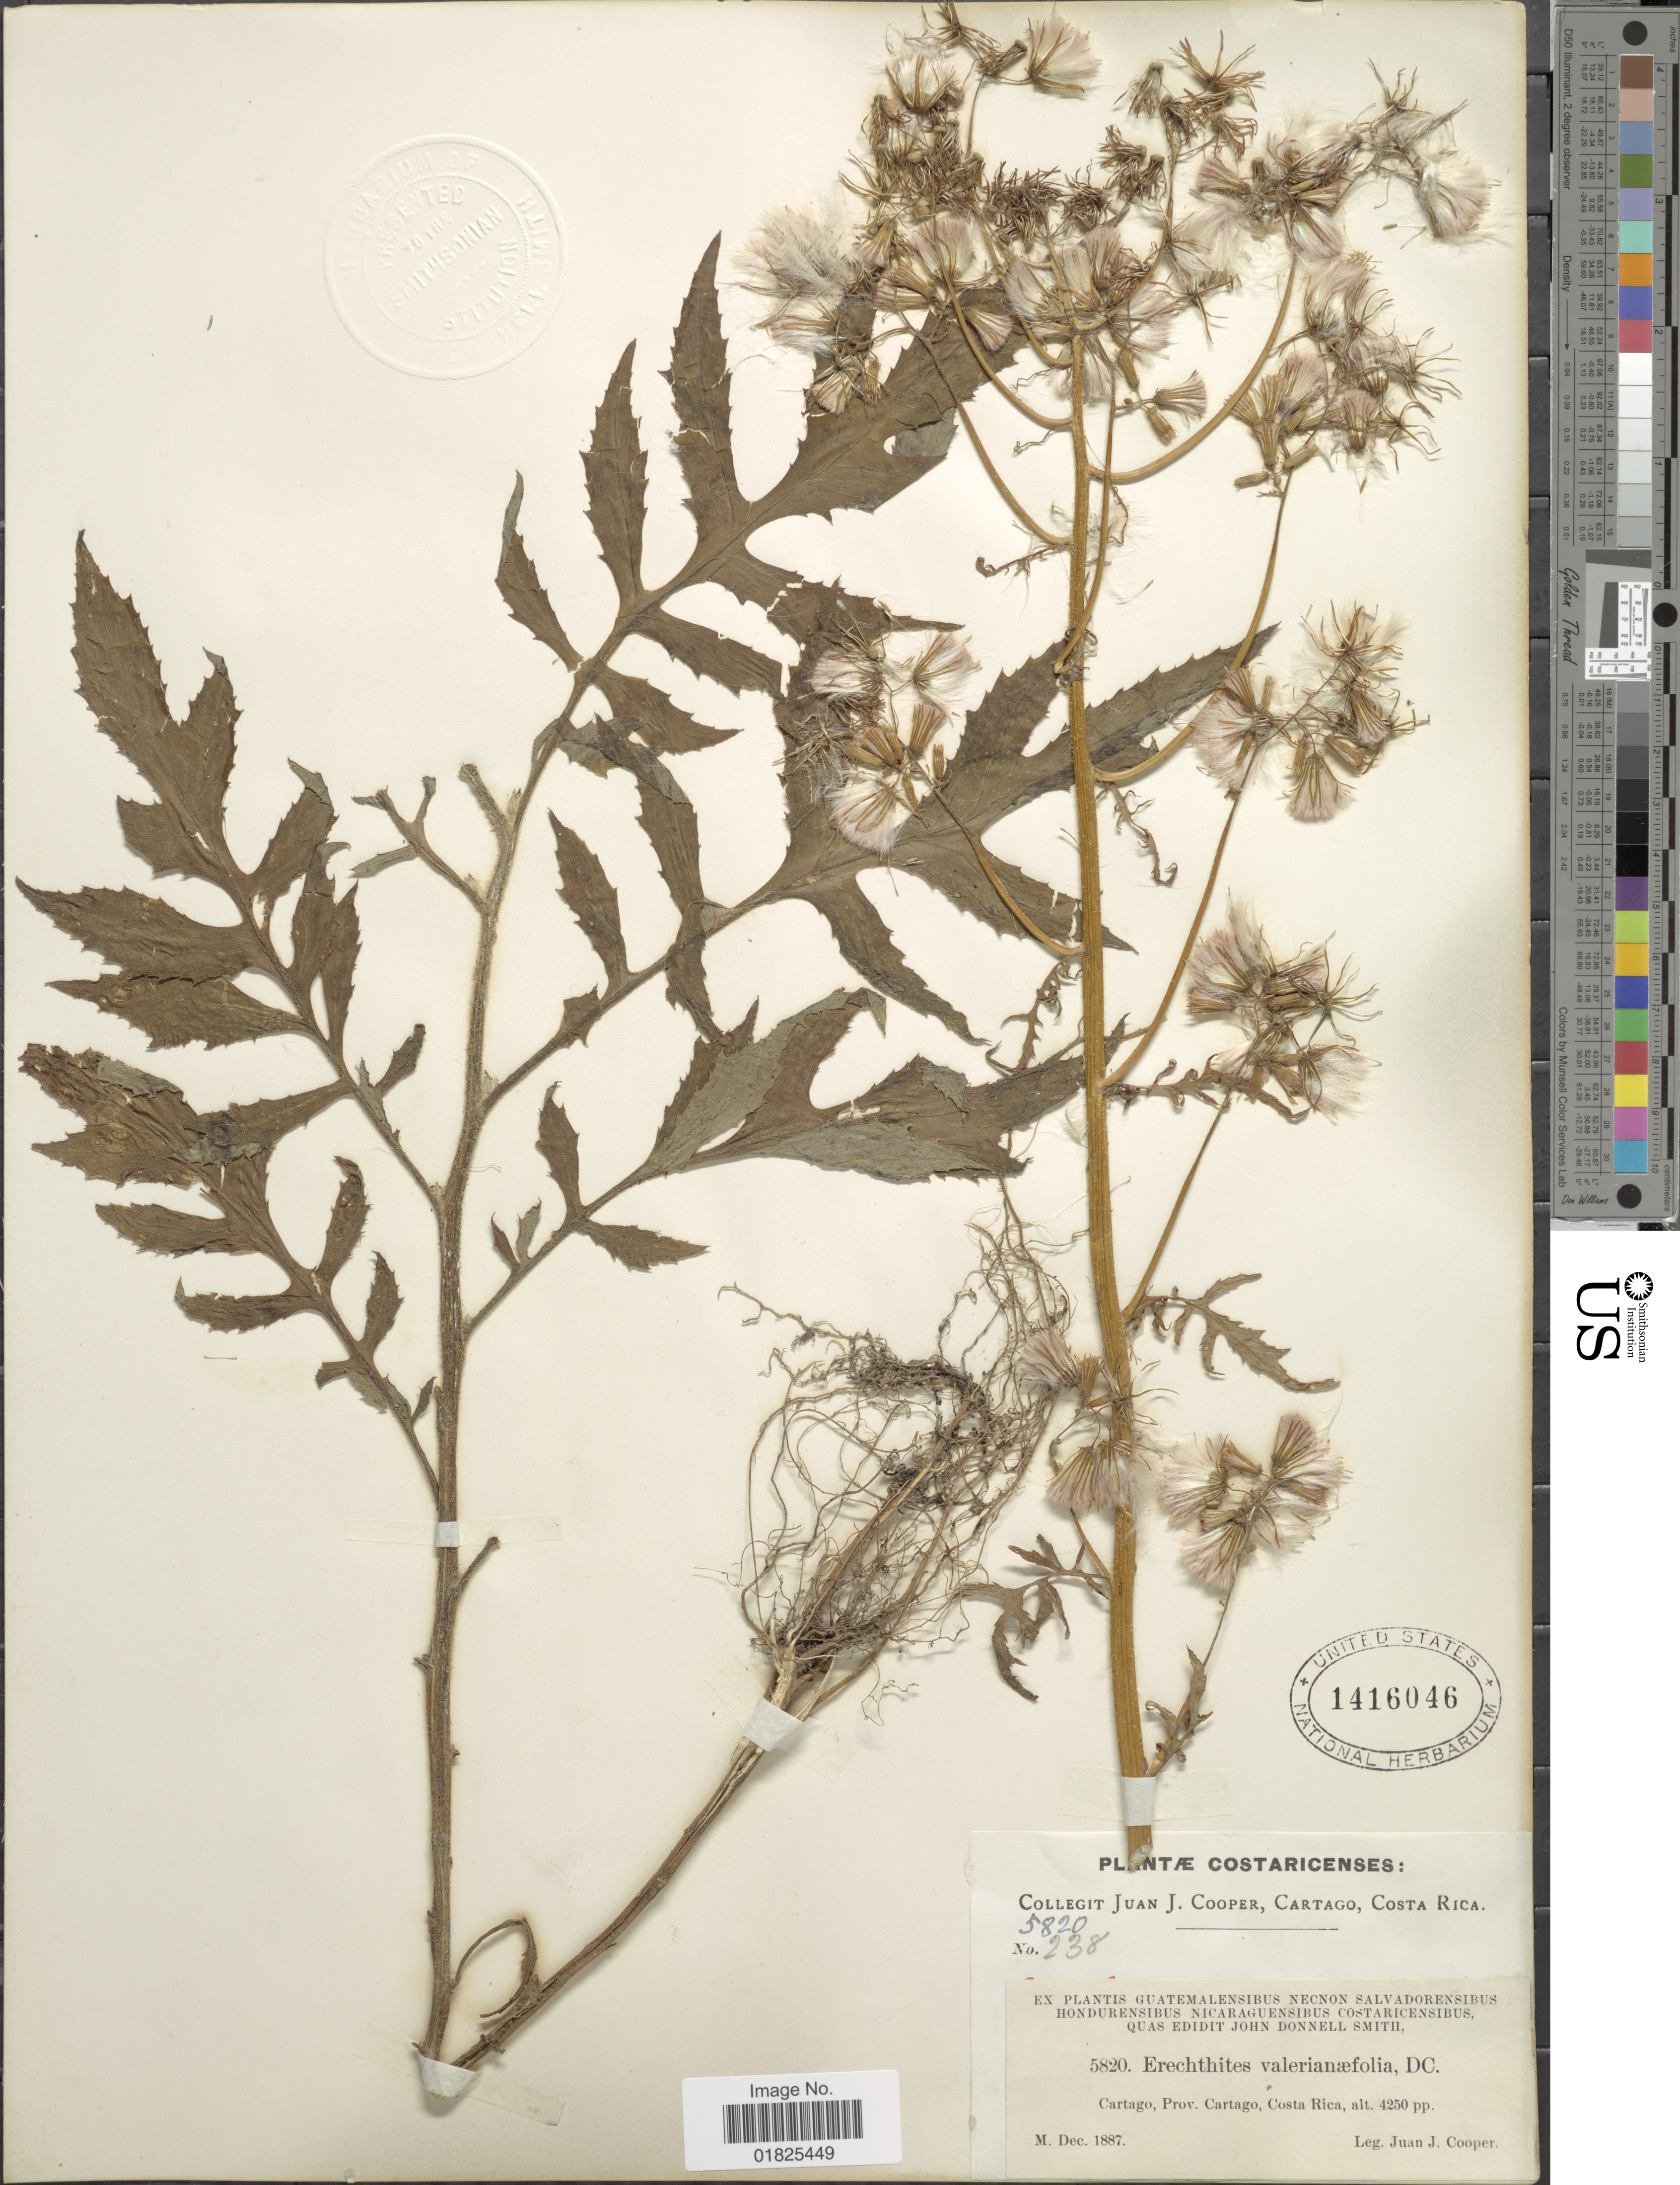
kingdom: Plantae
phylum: Tracheophyta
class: Magnoliopsida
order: Asterales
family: Asteraceae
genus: Erechtites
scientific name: Erechtites valerianifolius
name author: (Link ex Spreng.) DC.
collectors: J. J. Cooper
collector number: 5820/238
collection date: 1887-12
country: Costa Rica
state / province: Cartago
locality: Cartago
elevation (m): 1295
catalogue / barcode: US 1416046